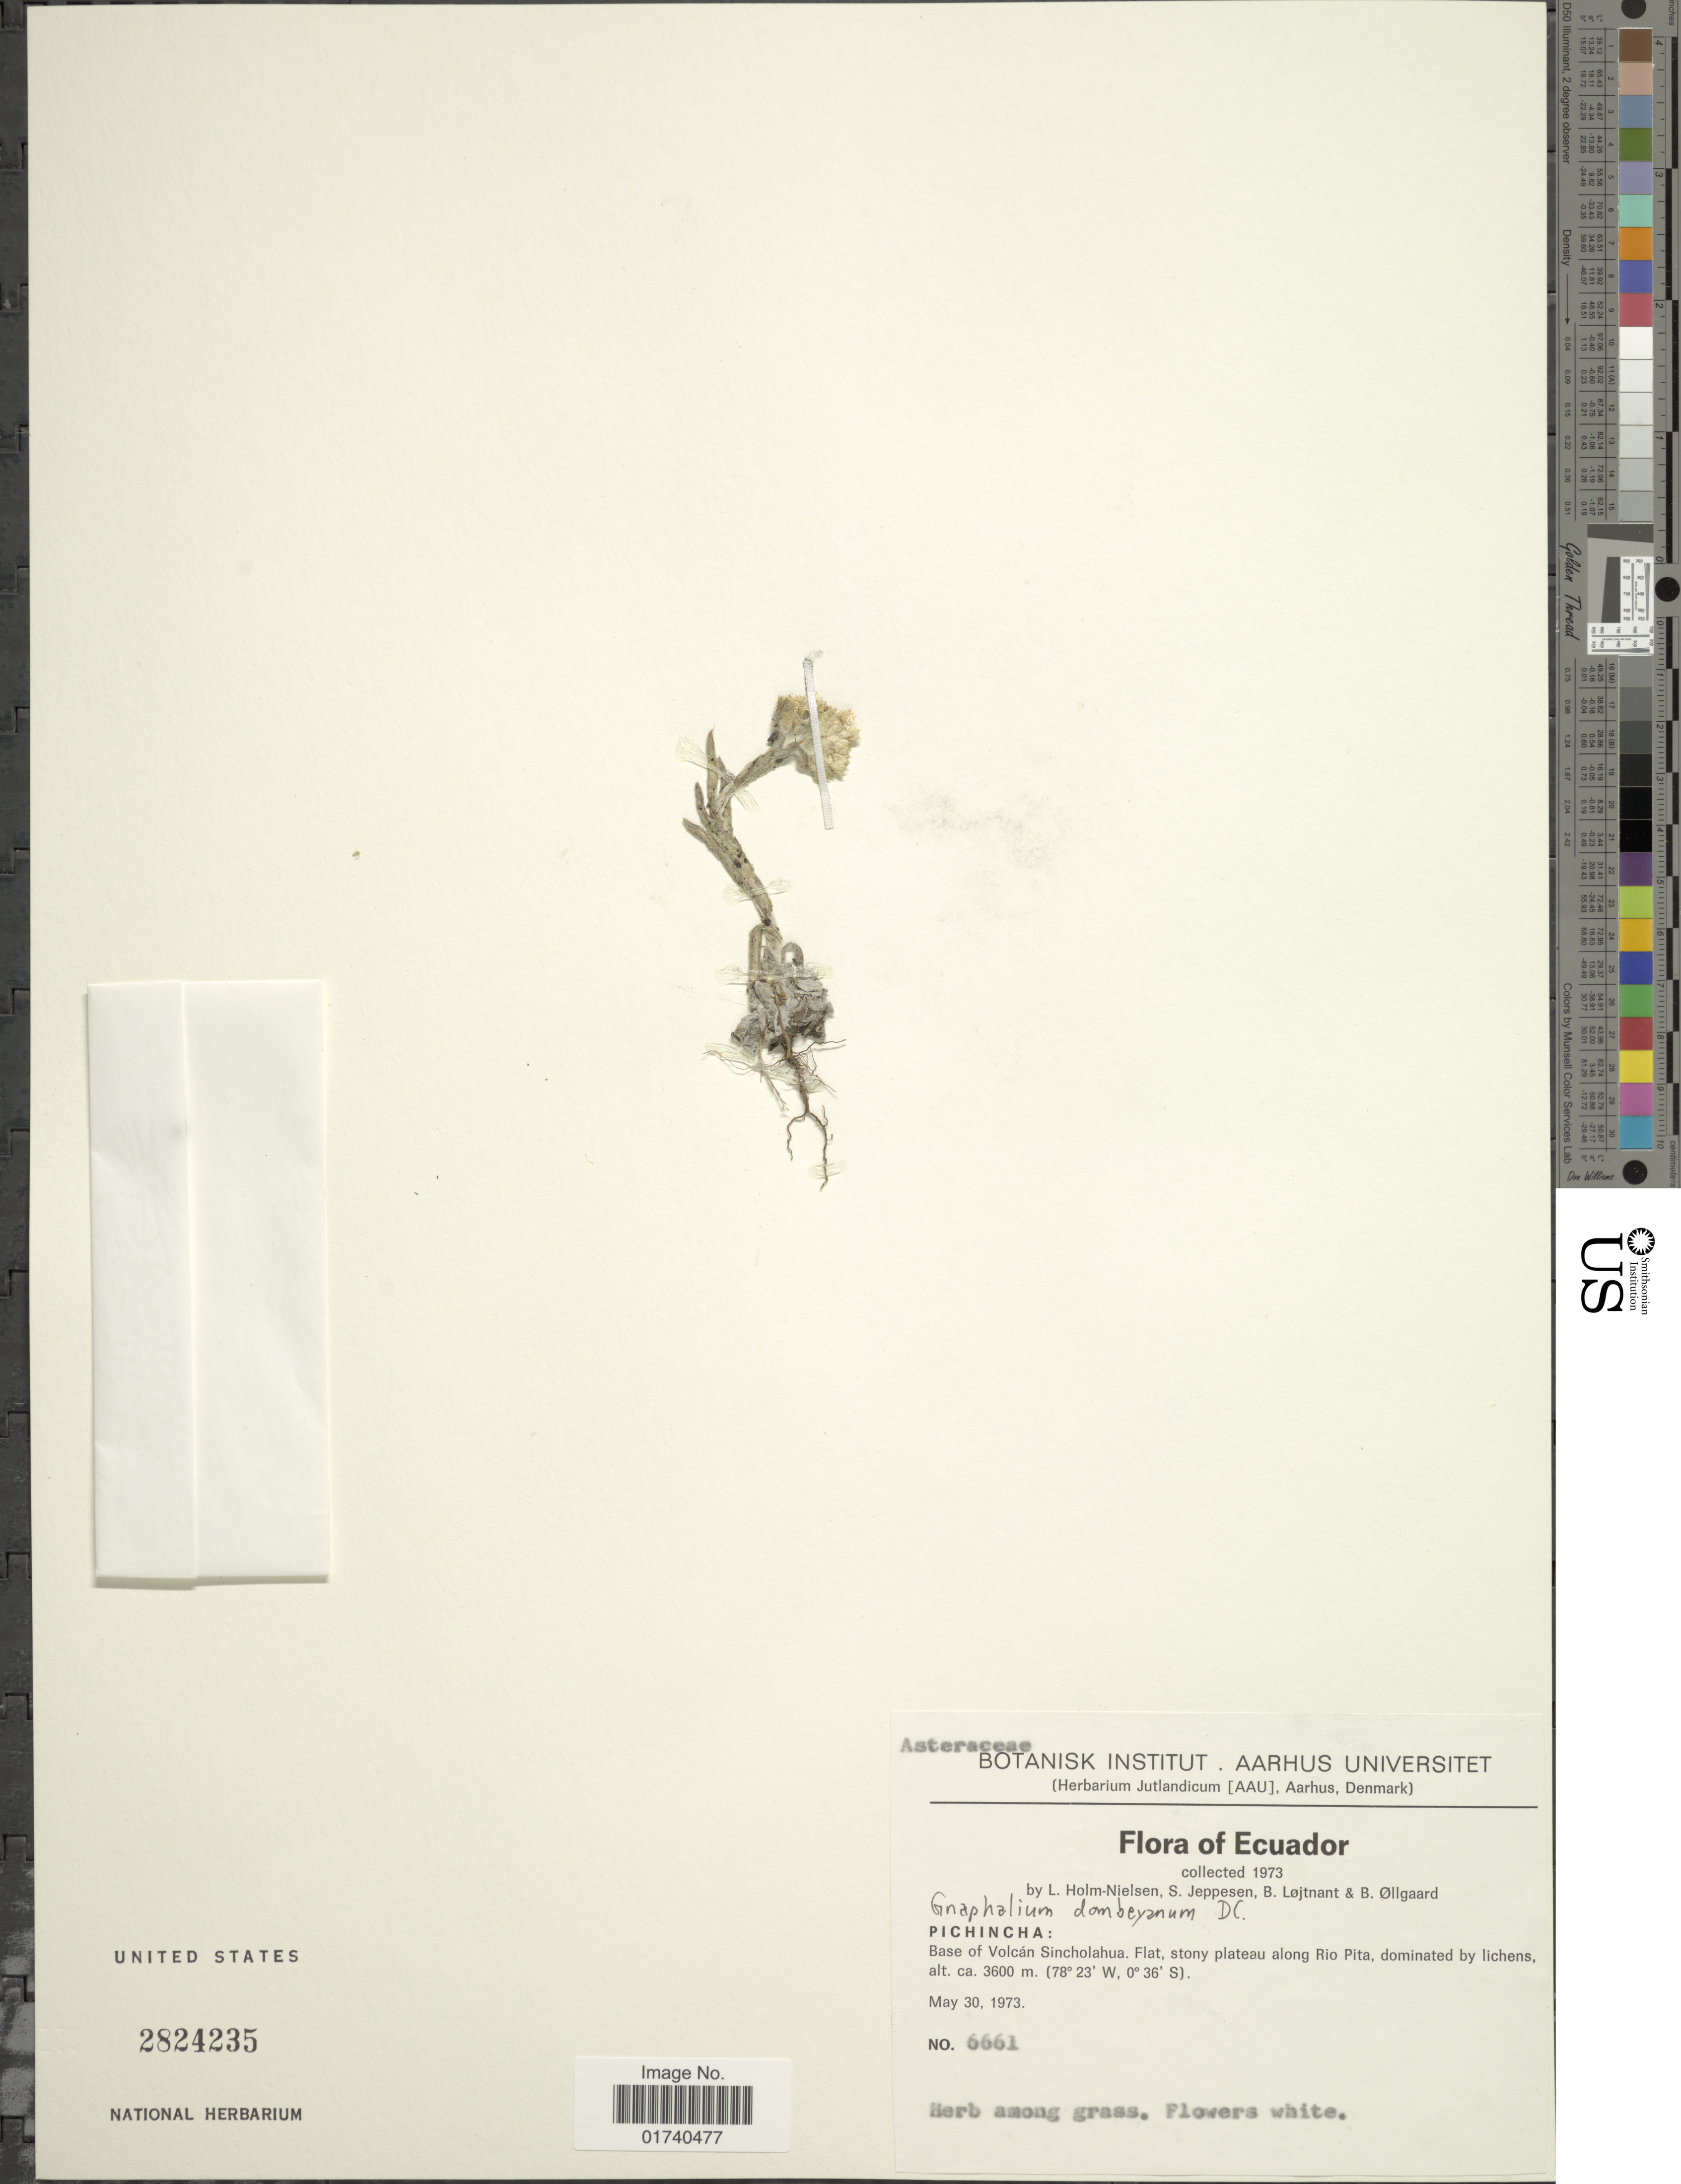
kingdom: Plantae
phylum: Tracheophyta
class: Magnoliopsida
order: Asterales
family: Asteraceae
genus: Pseudognaphalium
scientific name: Pseudognaphalium dombeyanum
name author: (DC.) Anderb.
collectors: L. B. Holm-Nielsen, S. Jeppesen, B. Löjtnant & B. Øllgaard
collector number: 6661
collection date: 1973-05-30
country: Ecuador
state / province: Pichincha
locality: Base of Volcan Sincholahua, Flat stony plateau along Rio Pita.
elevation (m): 3600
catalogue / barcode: US 2824235